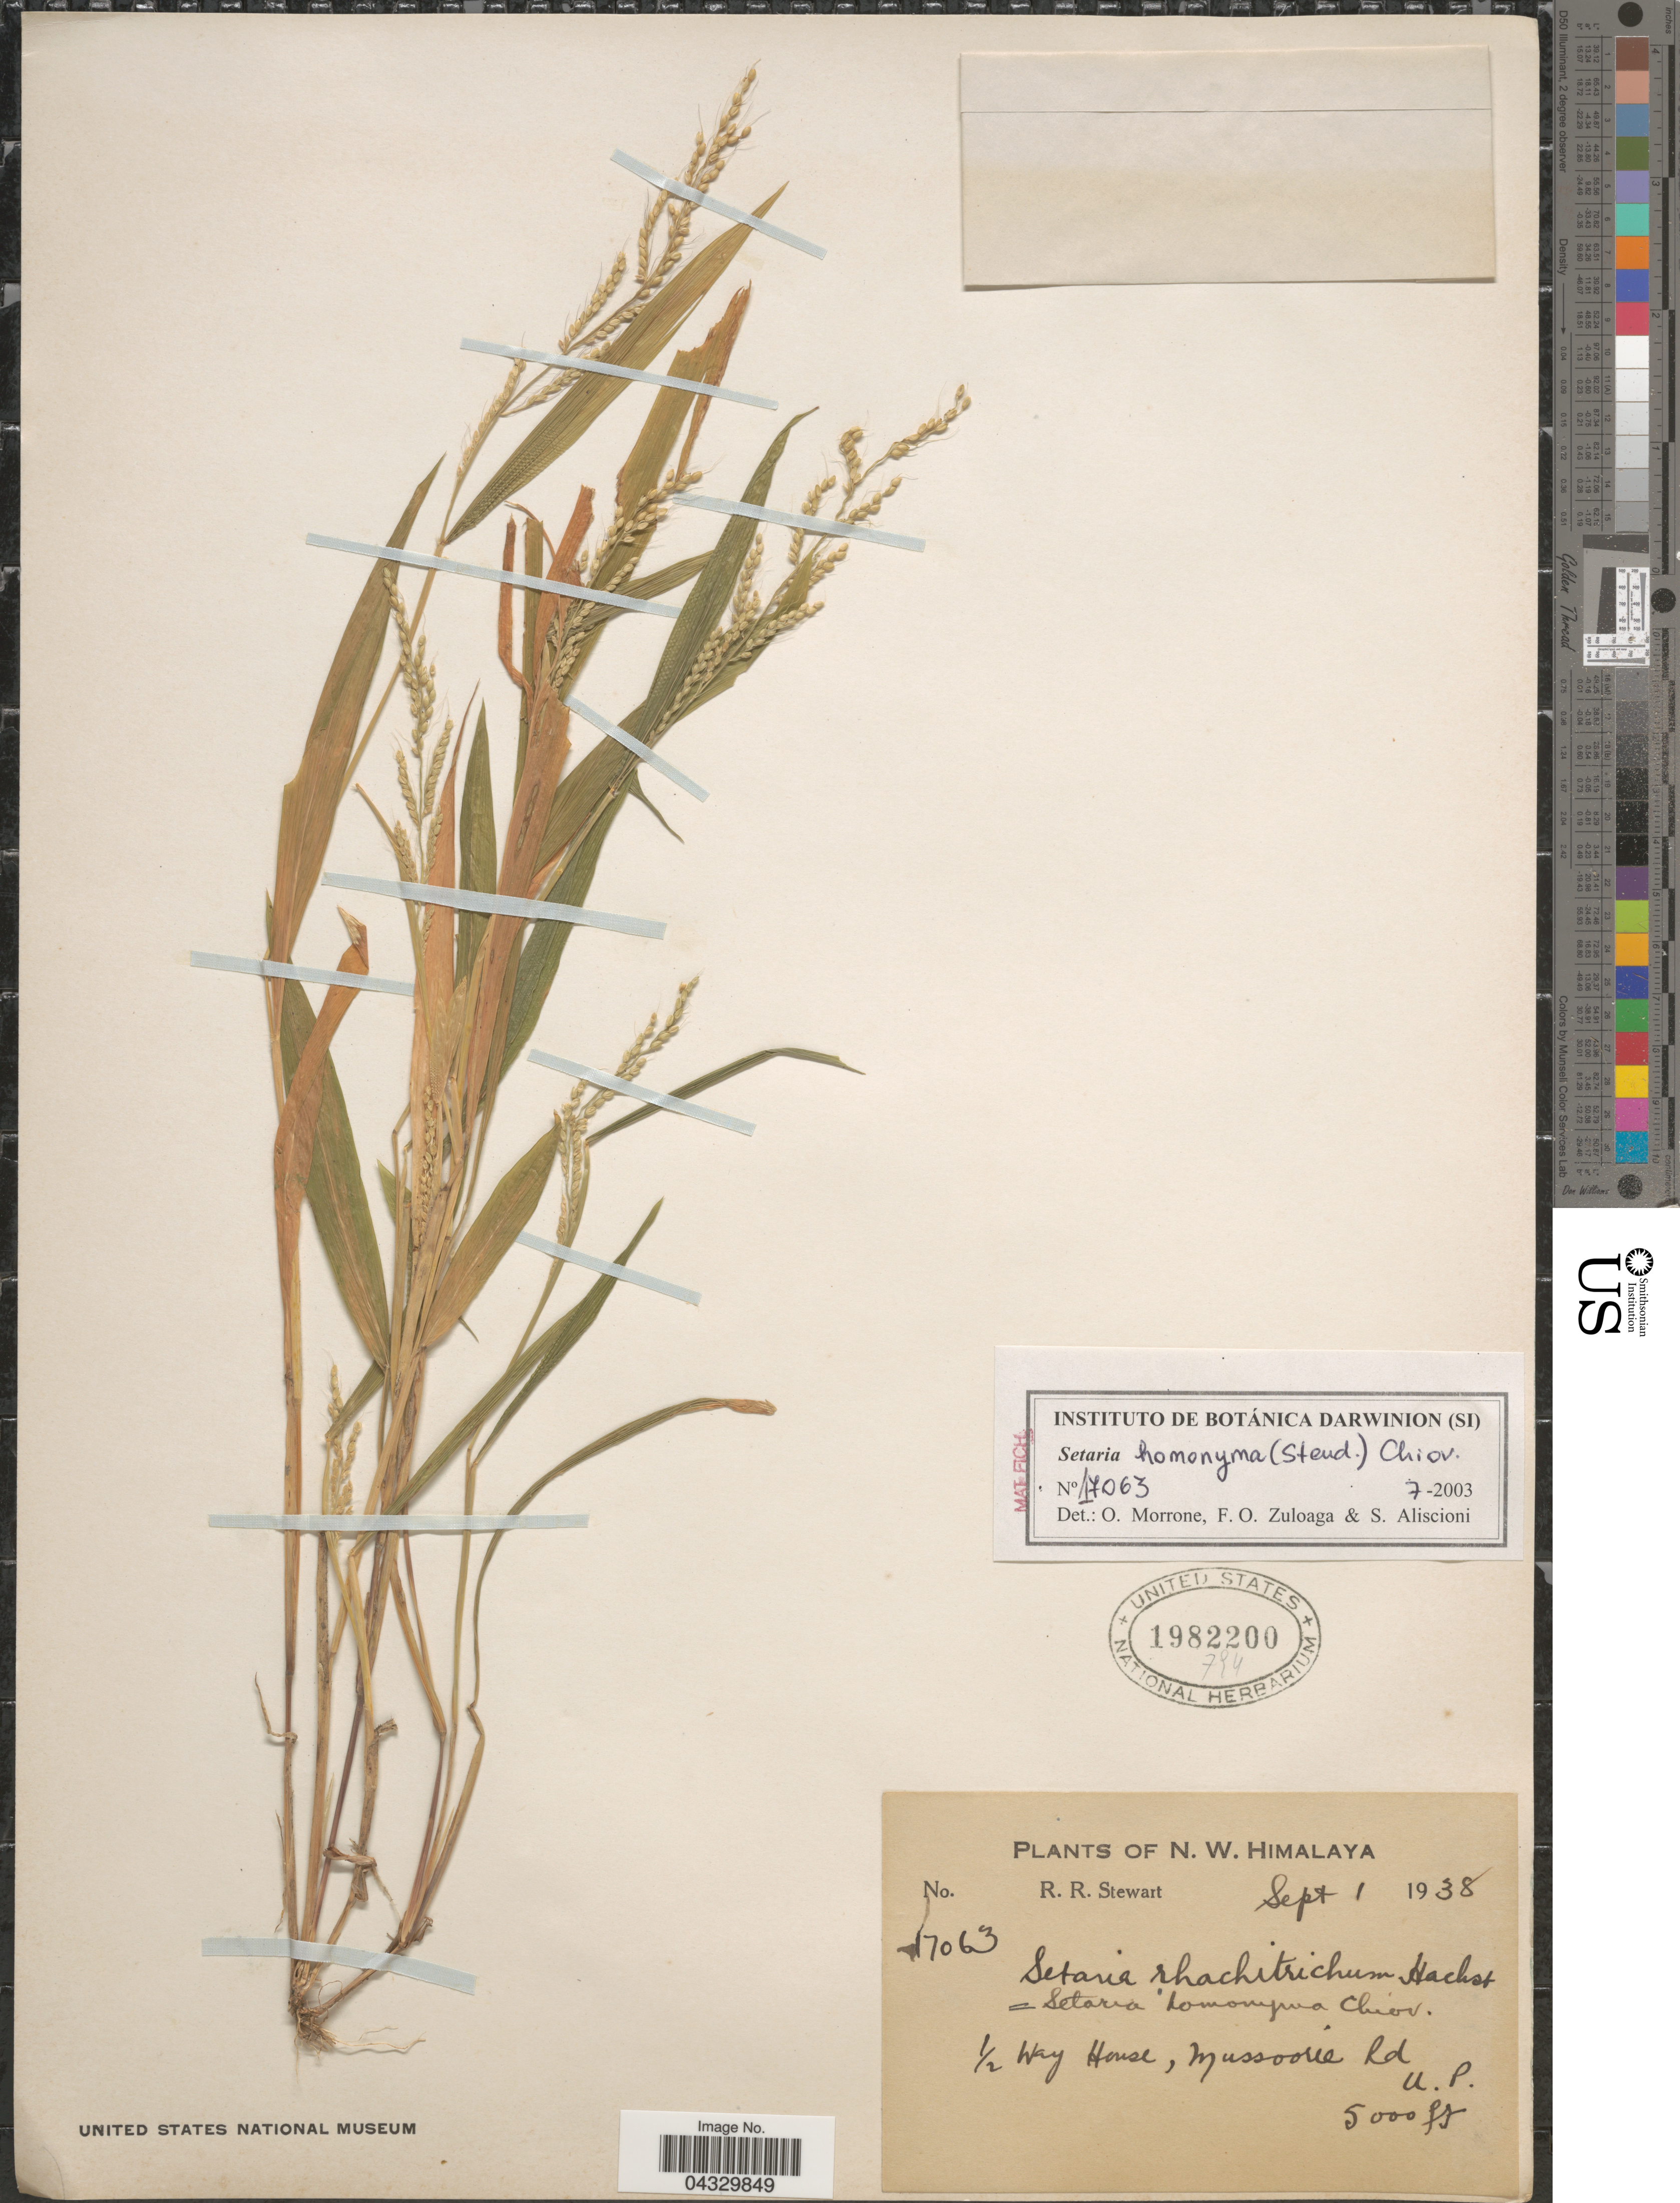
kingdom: Plantae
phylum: Tracheophyta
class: Liliopsida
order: Poales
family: Poaceae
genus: Setaria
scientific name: Setaria homonyma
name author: (Steud.) Chiov.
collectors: R. Stewart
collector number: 7063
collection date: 1938-09-01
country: India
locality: N.W. Himalaya. ½ Way House, Mussoorie Rd, U.P.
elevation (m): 1524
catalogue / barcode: US 1982200